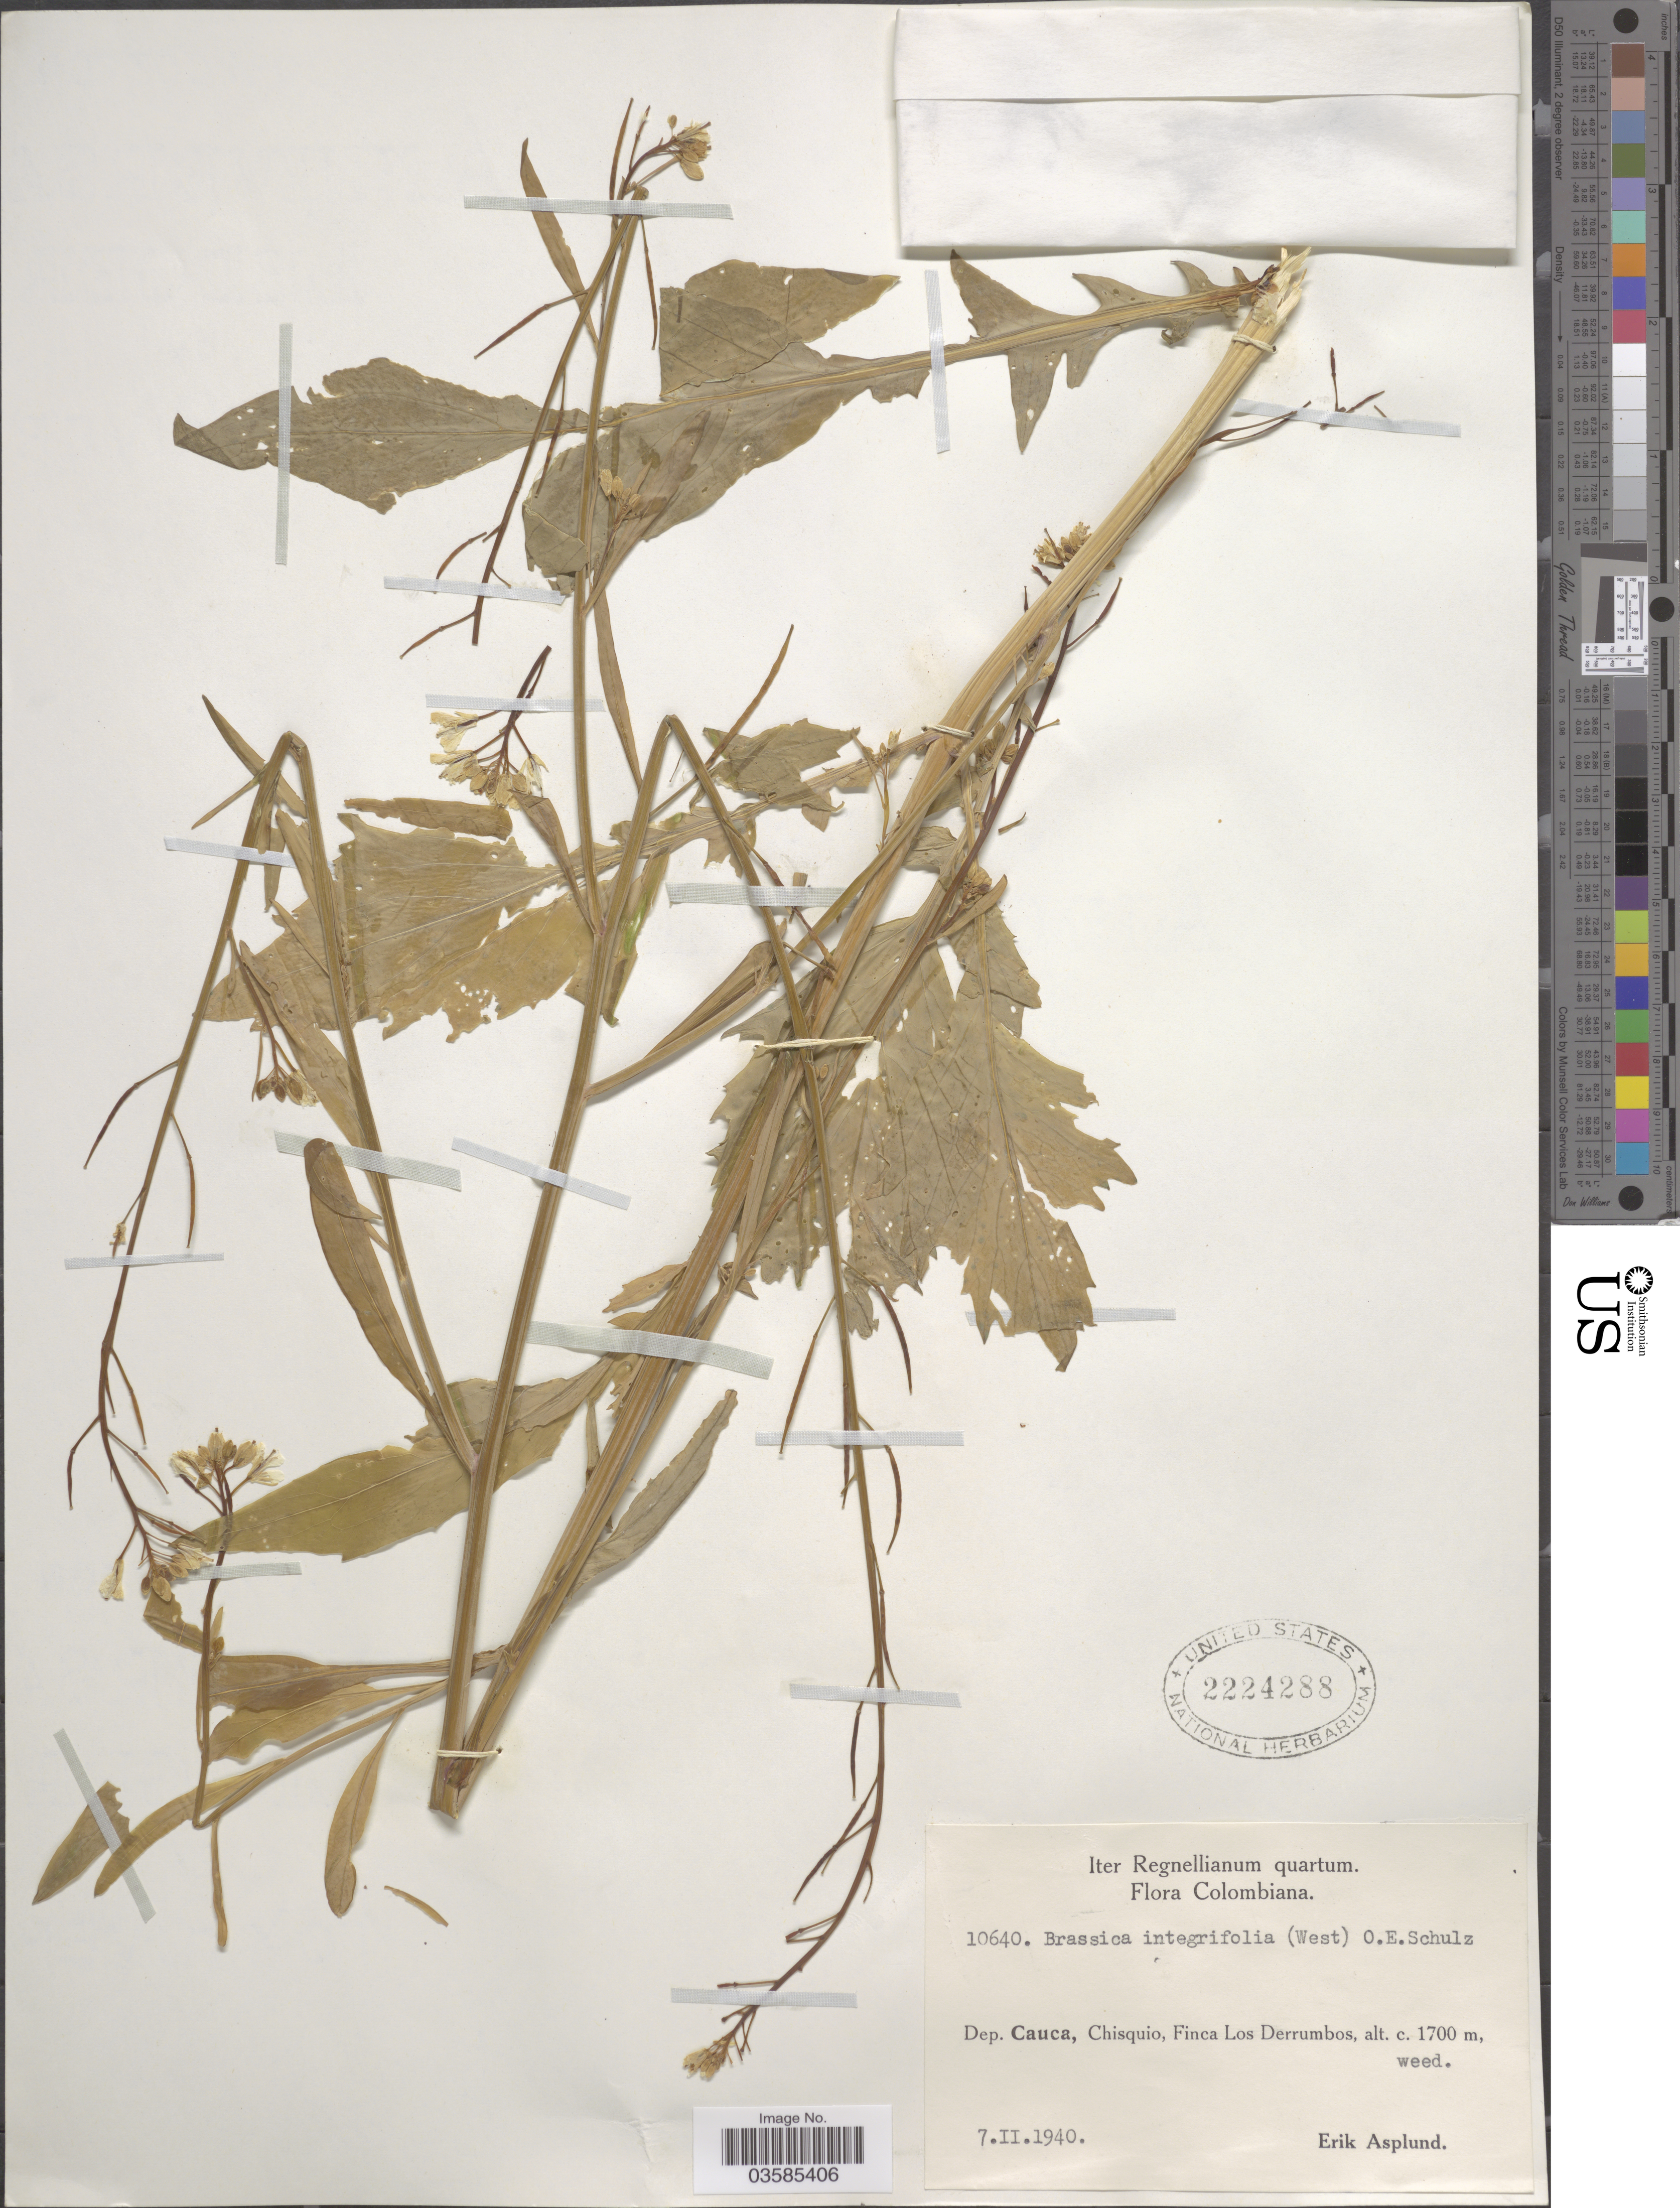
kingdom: Plantae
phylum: Tracheophyta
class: Magnoliopsida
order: Brassicales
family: Brassicaceae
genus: Brassica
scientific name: Brassica integrifolia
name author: (H. West) O.E. Schulz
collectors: E. Asplund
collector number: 10640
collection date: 1940-02-07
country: Colombia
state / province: Cauca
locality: Dep. Cauca, Chisquio, Finca Los Derrumbos.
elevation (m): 1700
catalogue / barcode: US 2224288